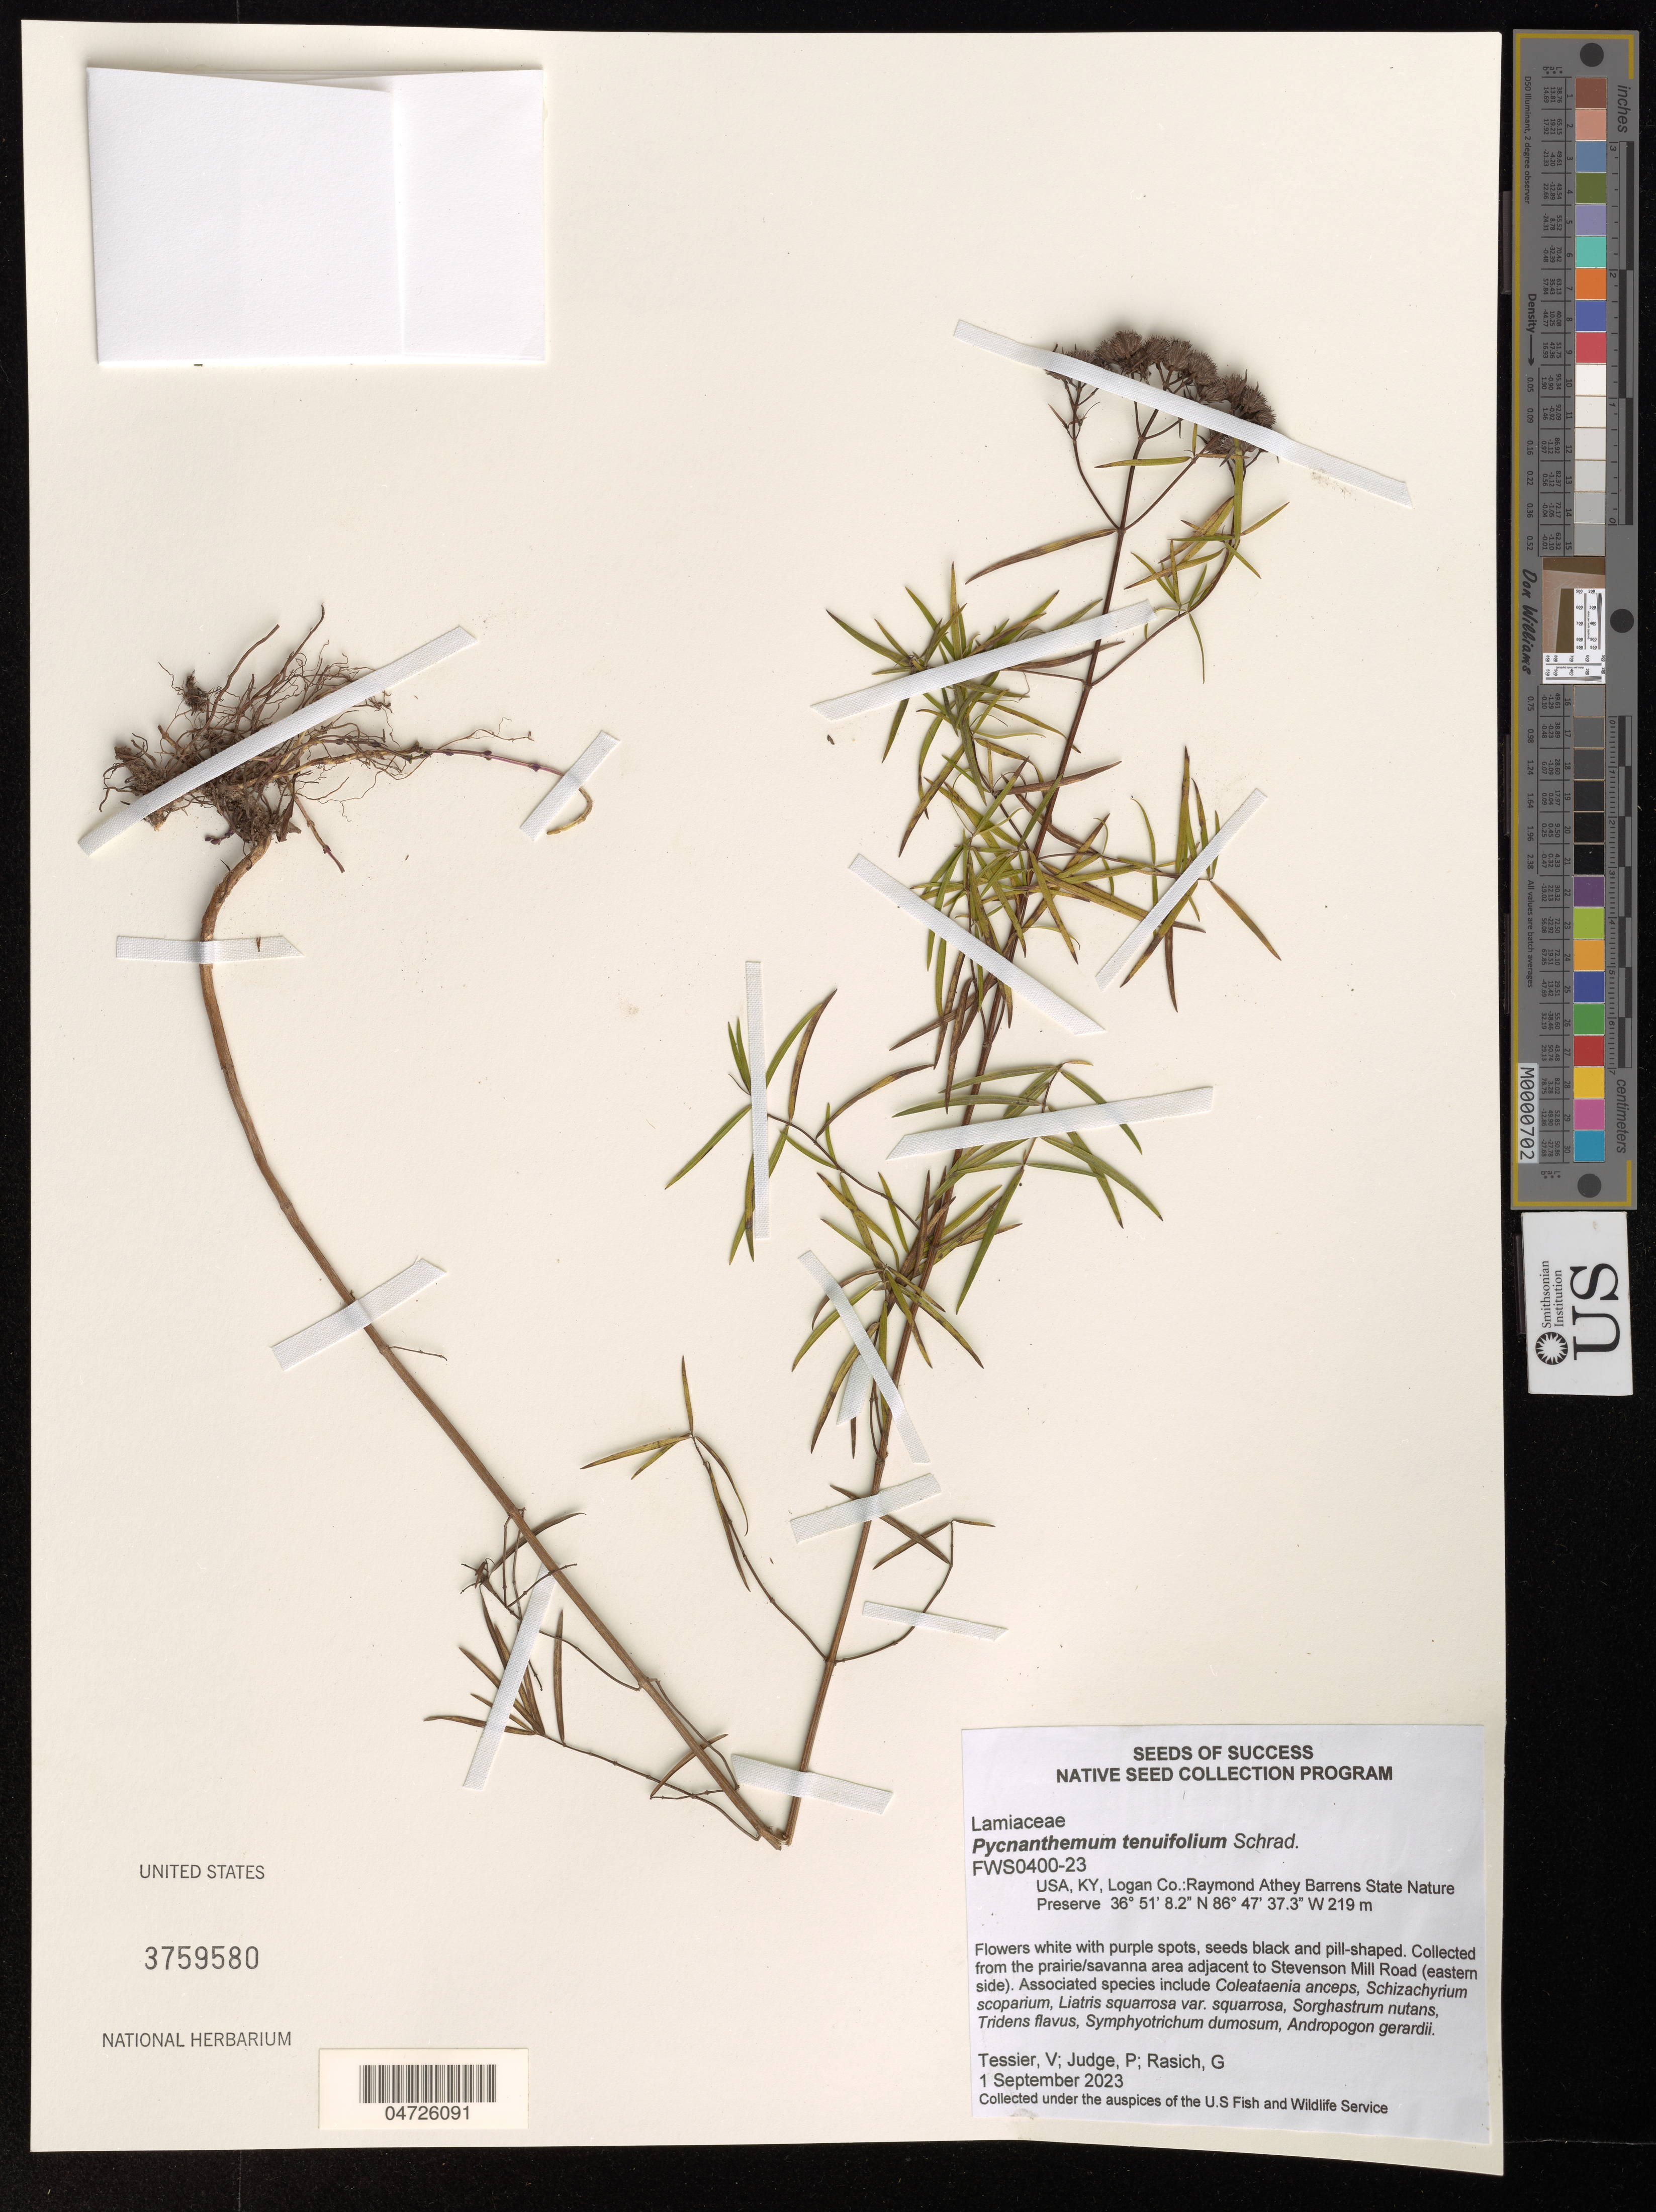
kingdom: Plantae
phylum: Tracheophyta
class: Magnoliopsida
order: Lamiales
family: Lamiaceae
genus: Pycnanthemum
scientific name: Pycnanthemum tenuifolium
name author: Schrad.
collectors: V. Tessier, P. Judge & G. Rasich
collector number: FWS0400-23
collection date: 2023-09-01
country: United States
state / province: Kentucky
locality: Logan Co.: Raymond Athey Barrens State Nature Preserve.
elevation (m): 219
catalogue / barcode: US 3759580